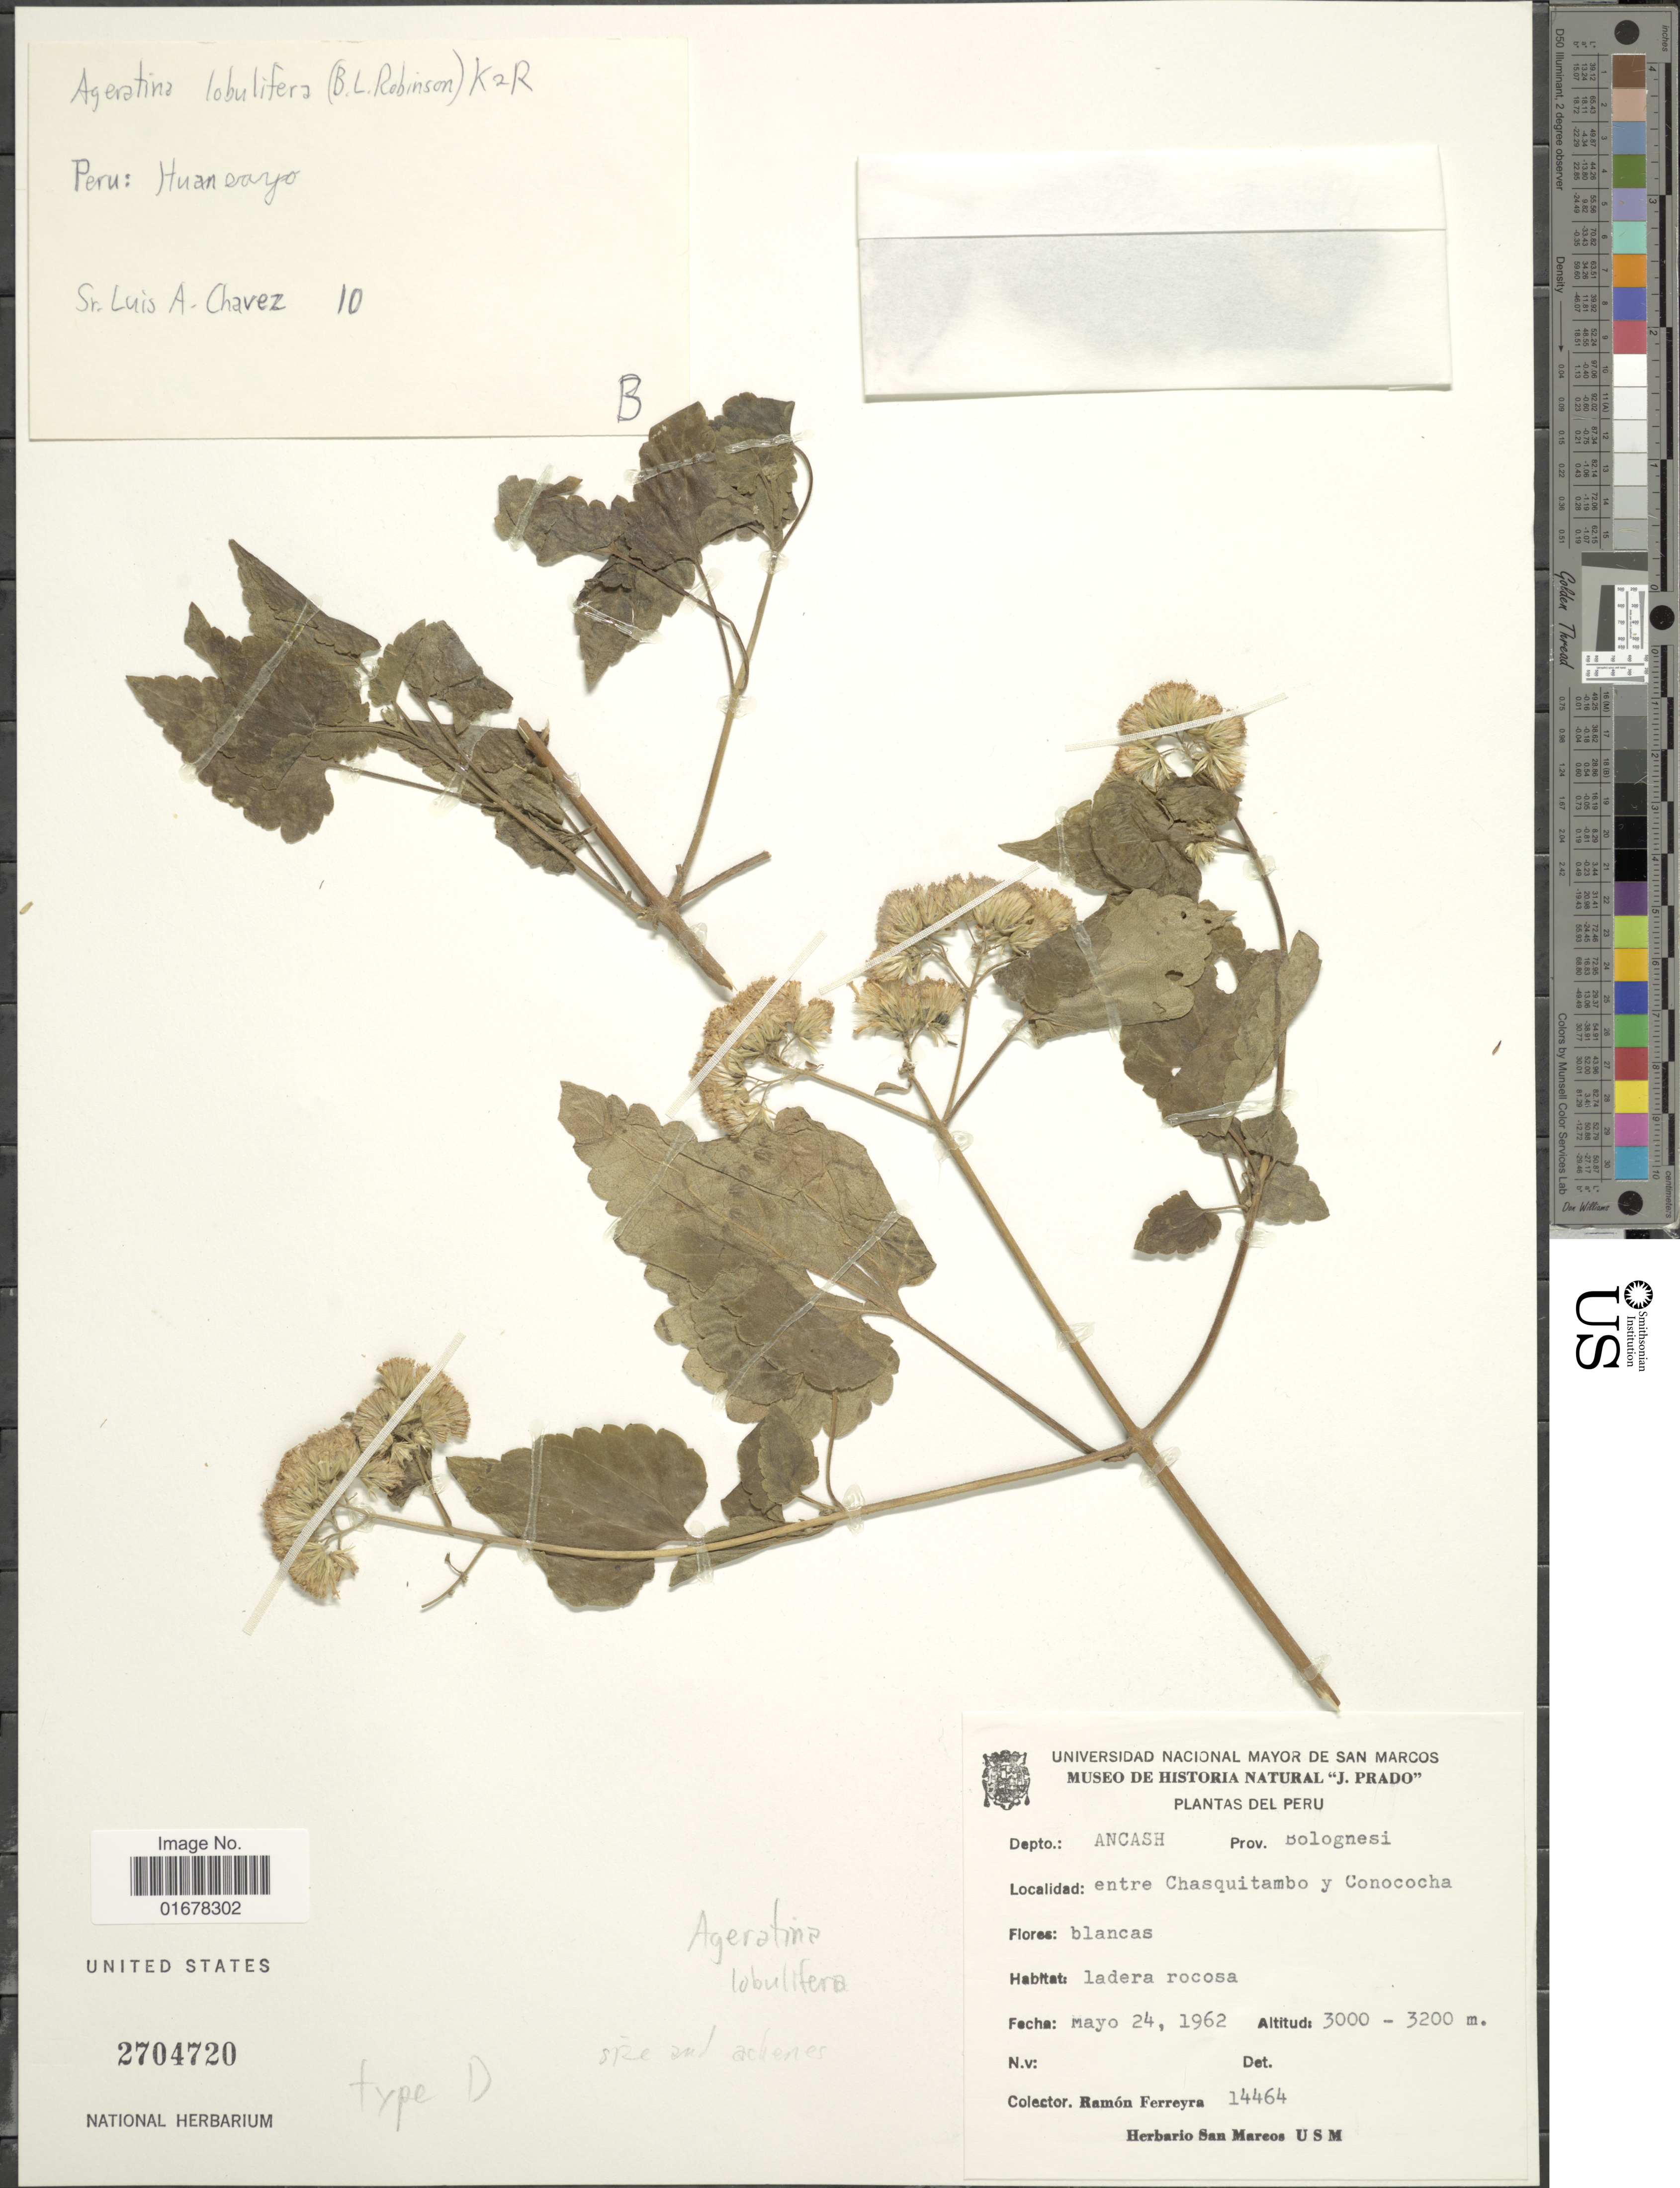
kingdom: Plantae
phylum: Tracheophyta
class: Magnoliopsida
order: Asterales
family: Asteraceae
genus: Ageratina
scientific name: Ageratina lobulifera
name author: (B.L. Rob.) R.M. King & H. Rob.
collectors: R. A. Ferreyra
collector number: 14464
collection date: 1962-05-24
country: Peru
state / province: Ancash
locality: Depto.: Ancash, Prov.: Bolognesi, entre Chasquitambo y Conococha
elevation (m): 3000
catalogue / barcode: US 2704720